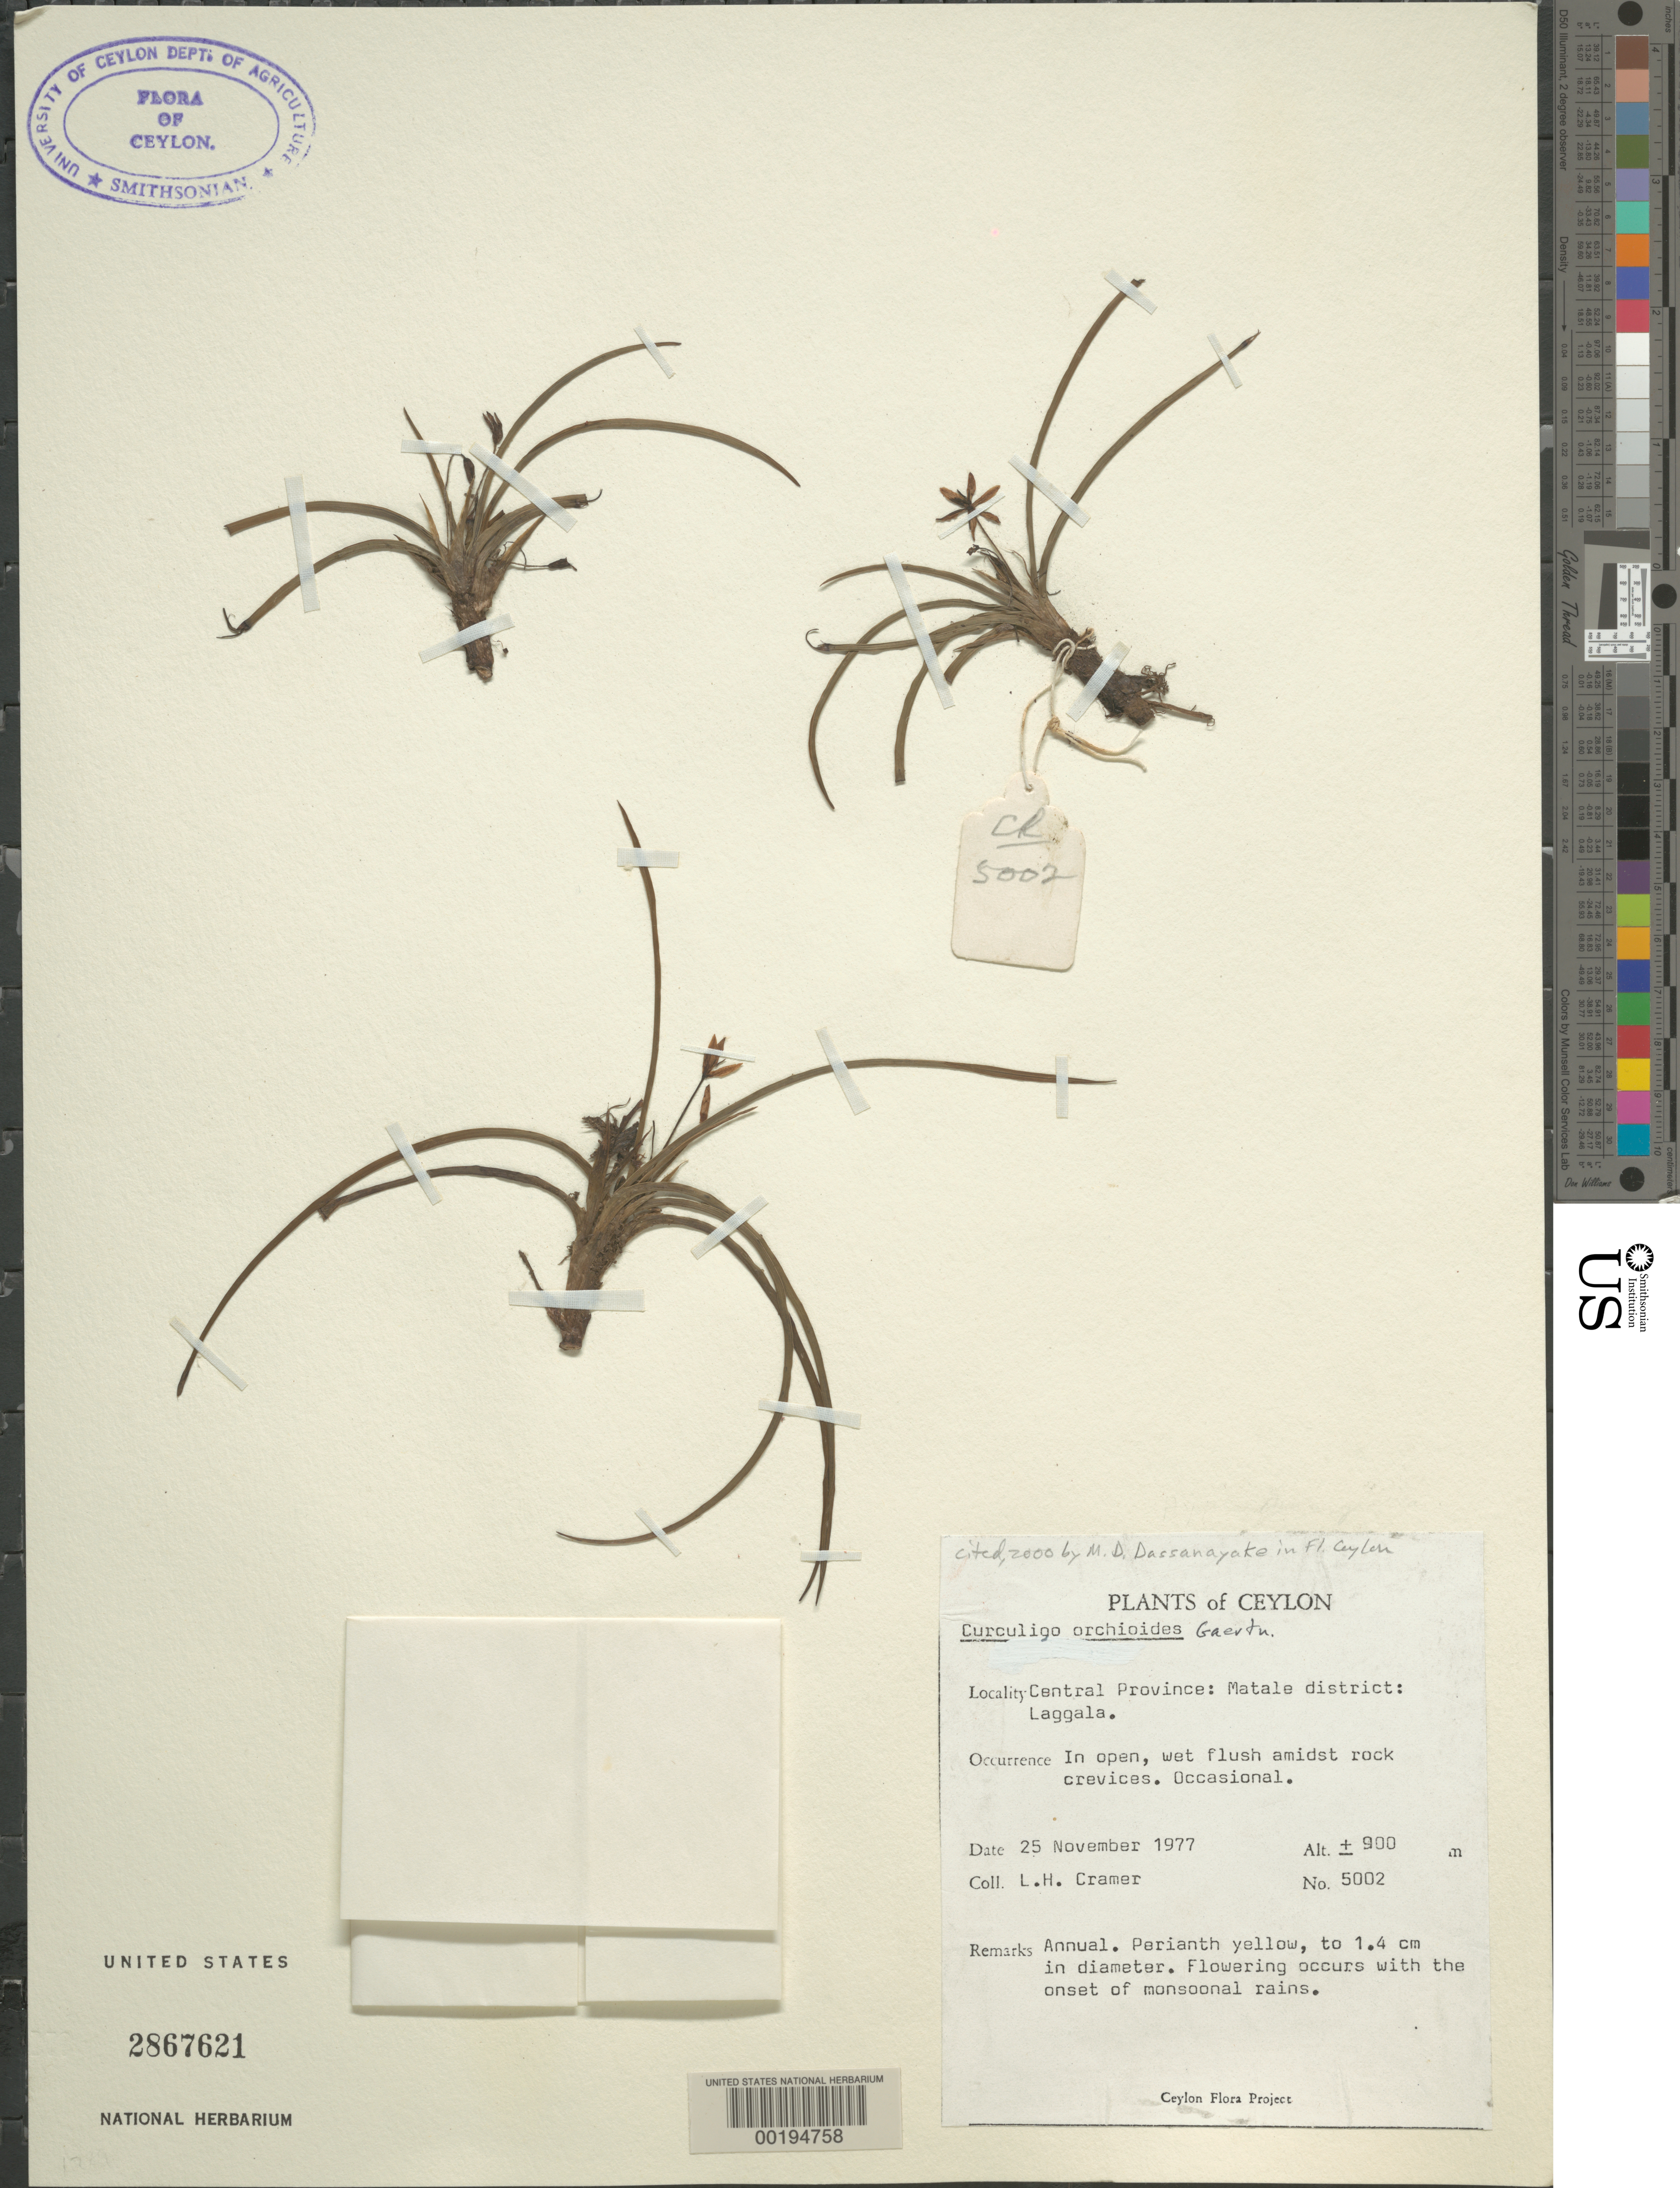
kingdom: Plantae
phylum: Tracheophyta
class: Liliopsida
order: Asparagales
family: Hypoxidaceae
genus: Curculigo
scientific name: Curculigo orchioides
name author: Gaertn.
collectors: L. H. Cramer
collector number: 5002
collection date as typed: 25 Nov 1977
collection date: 1977-11-25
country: Sri Lanka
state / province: Central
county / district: Matale Dist.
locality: Laggala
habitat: In open, wet flush amidst rock crevices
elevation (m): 900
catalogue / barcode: US 2867621